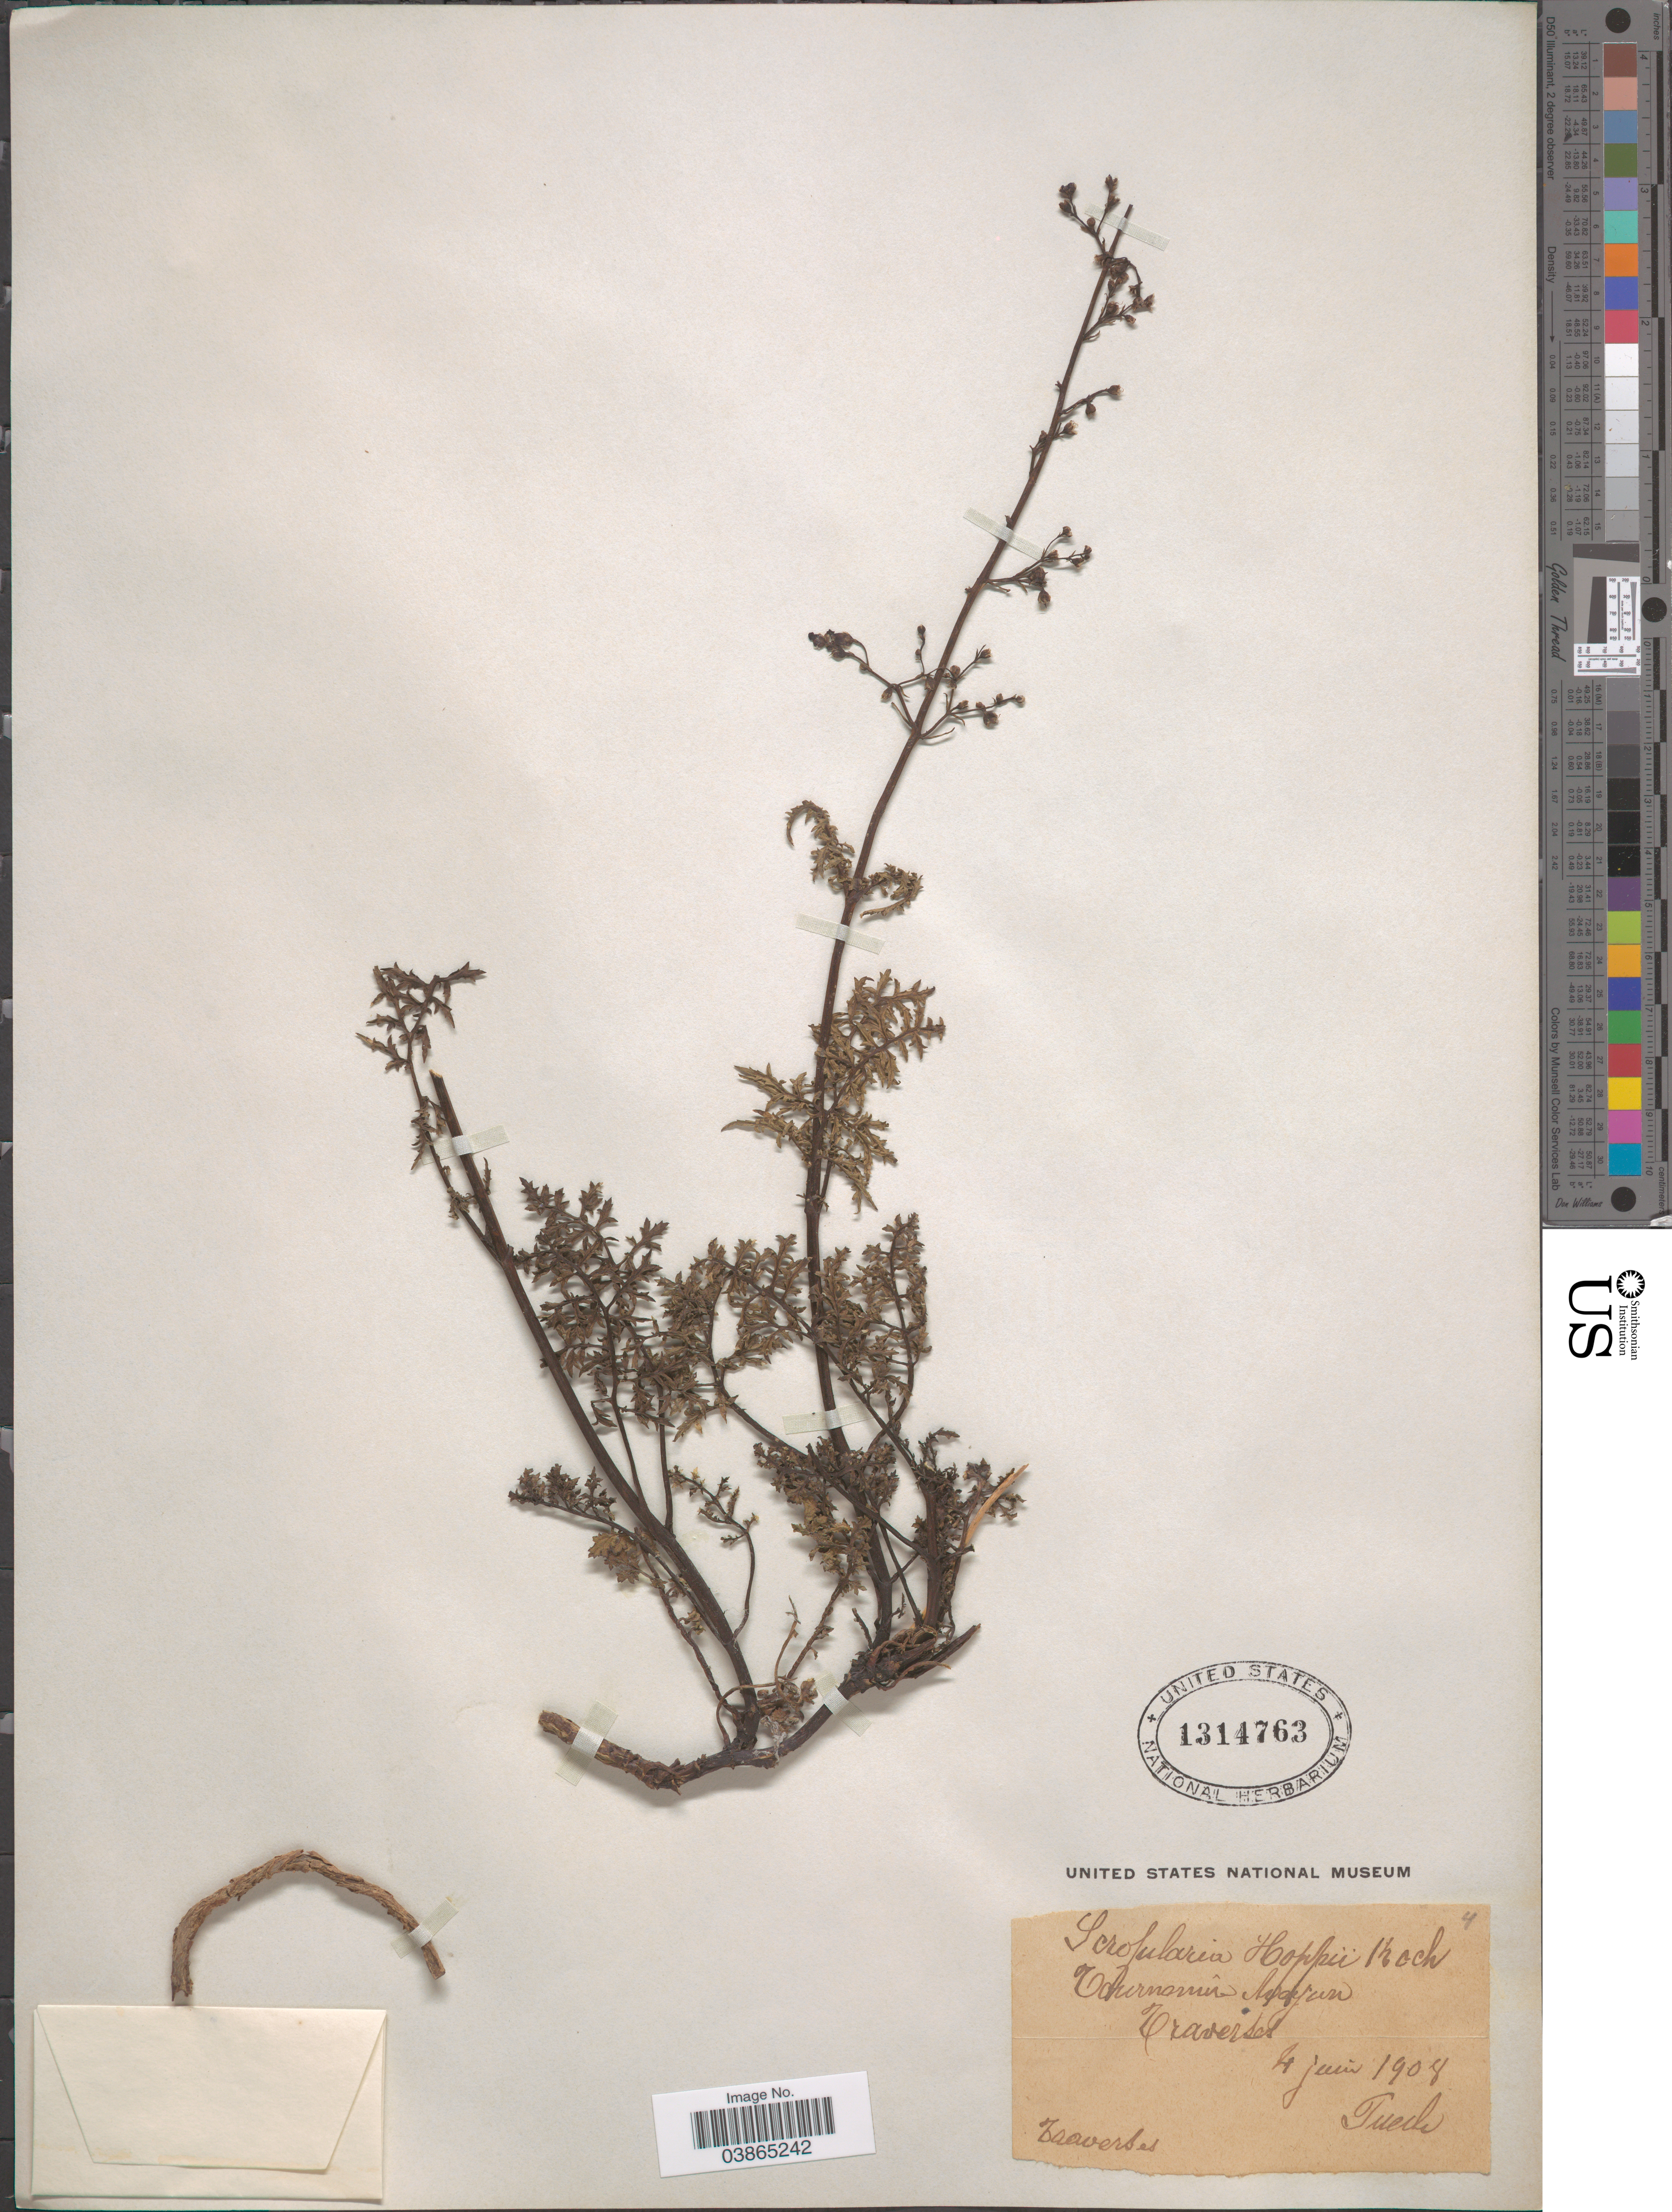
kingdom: Plantae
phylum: Tracheophyta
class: Magnoliopsida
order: Lamiales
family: Scrophulariaceae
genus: Scrophularia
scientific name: Scrophularia hoppii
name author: W.D.J. Koch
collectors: Puech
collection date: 1908-06-04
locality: Cokernamû Avarjun. Craverset. Baavertes. [interpreted]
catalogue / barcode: US 1314763